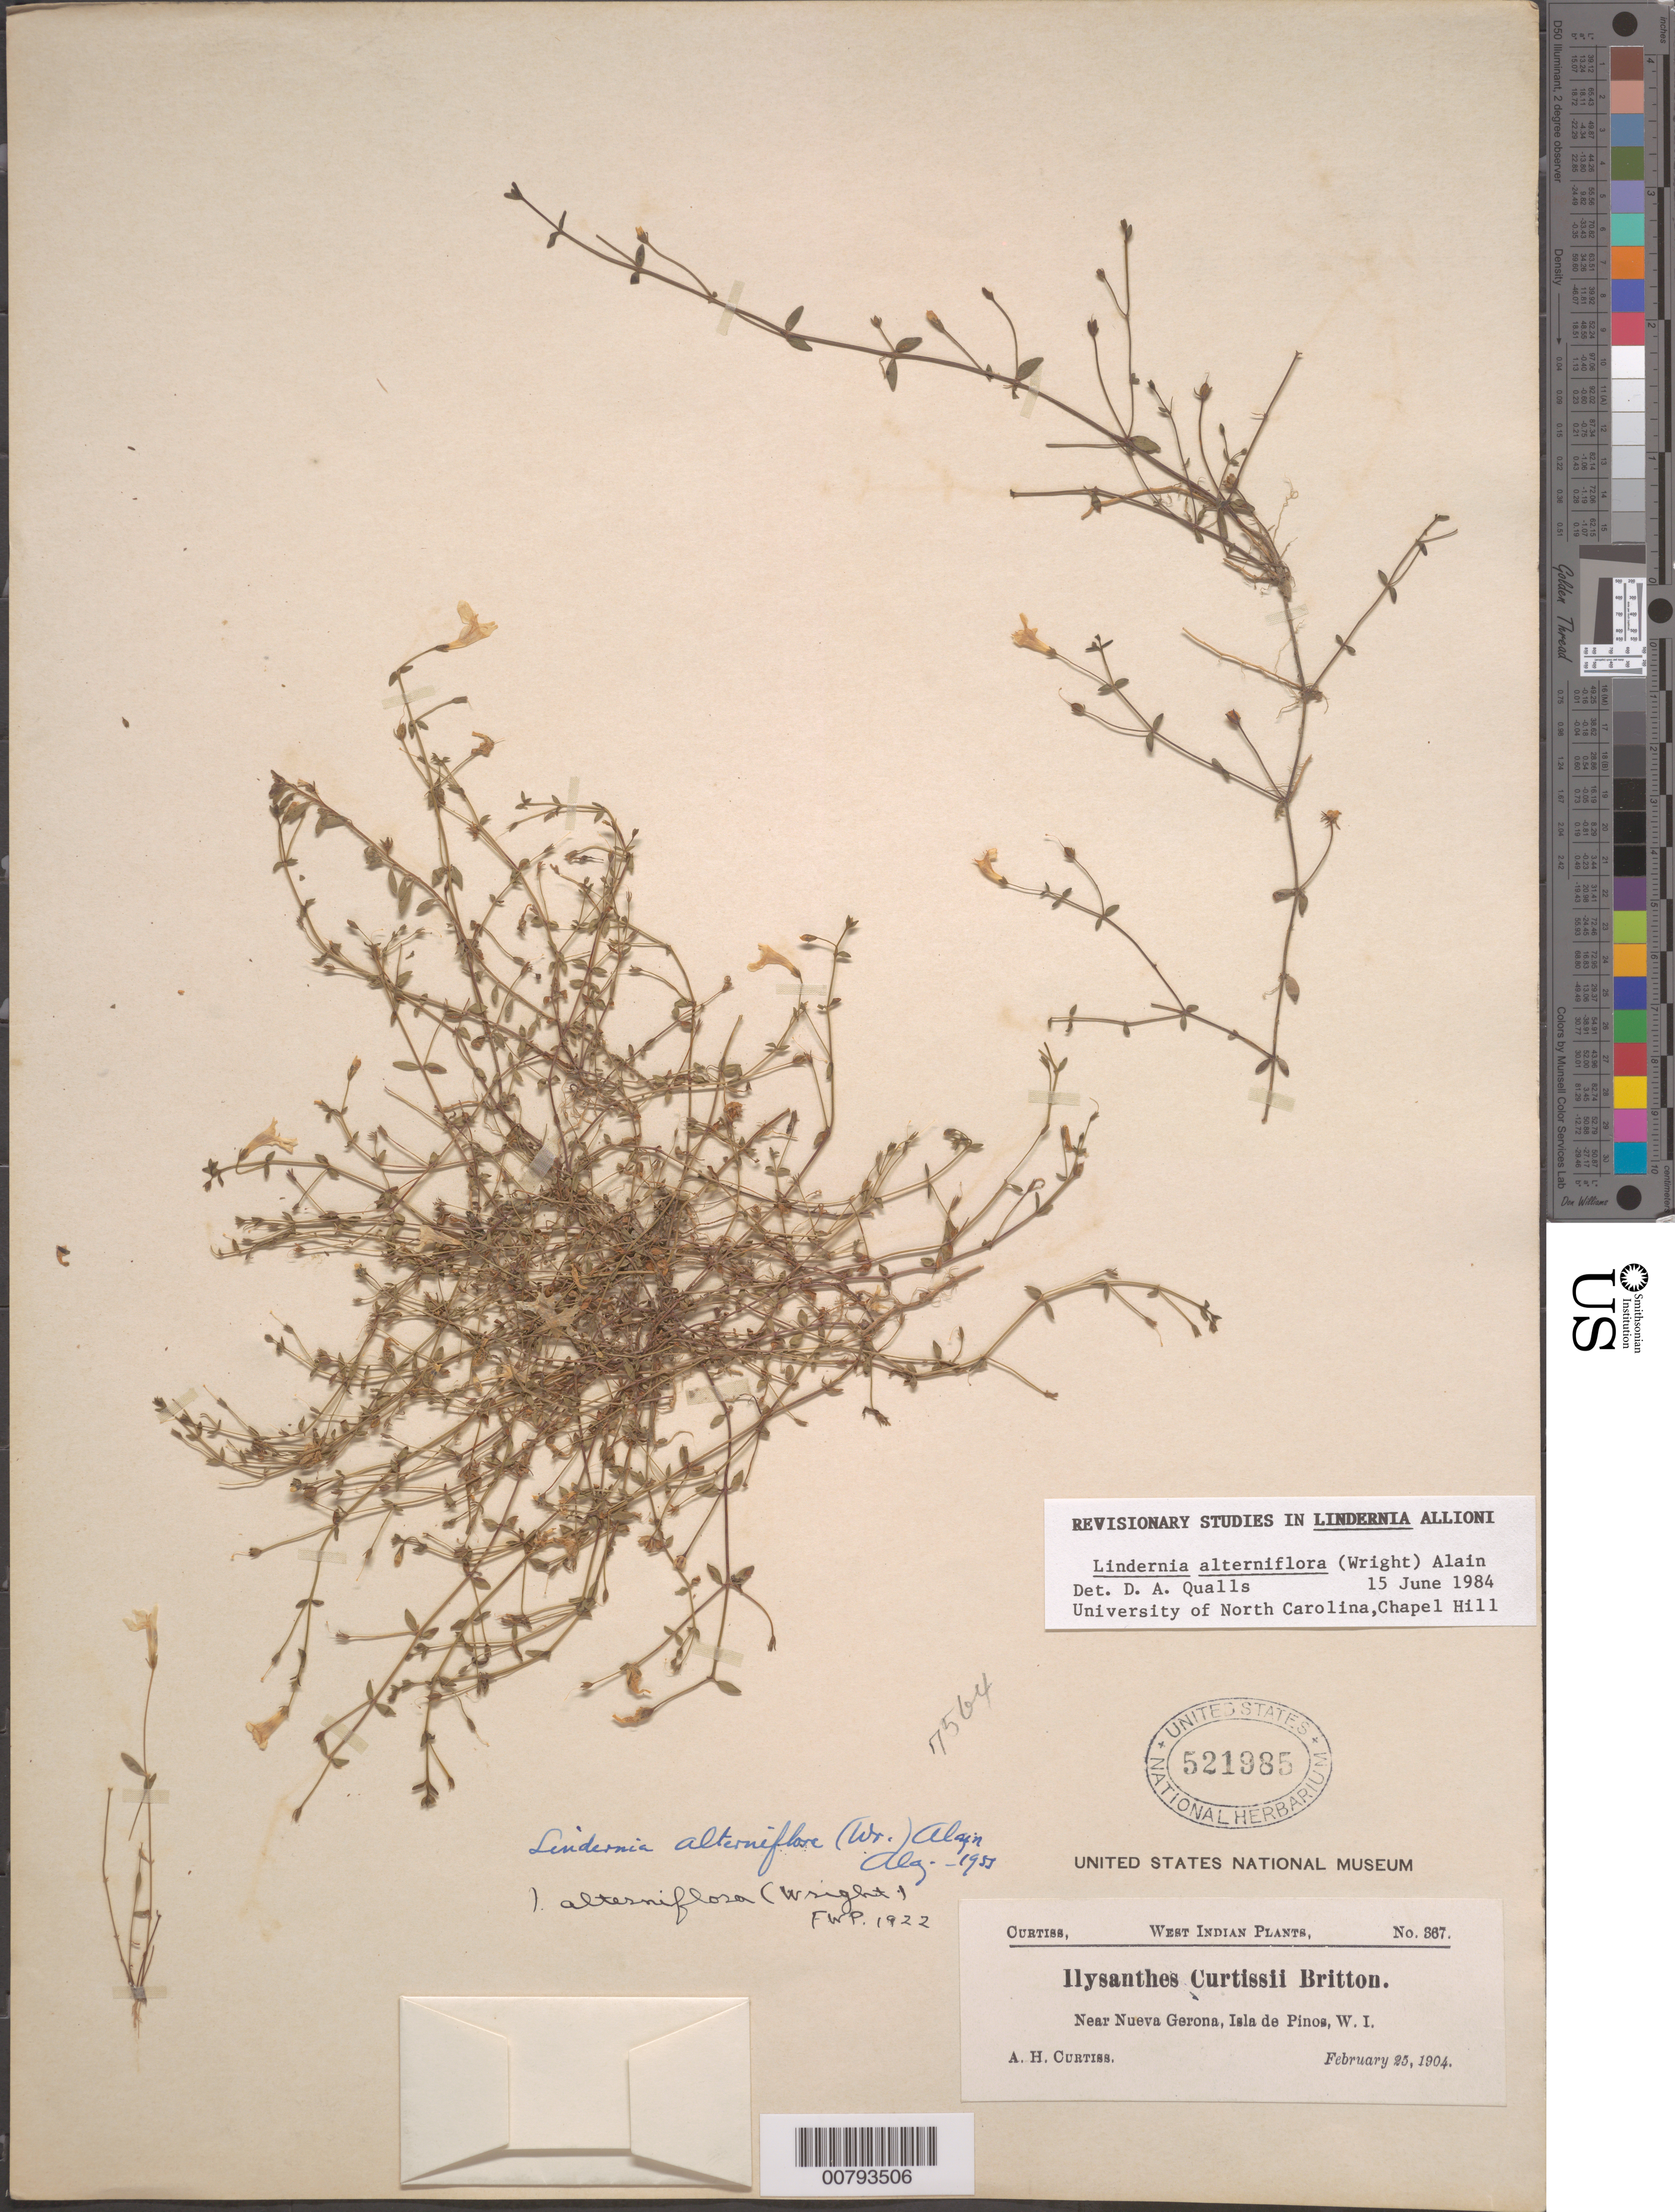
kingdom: Plantae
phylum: Tracheophyta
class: Magnoliopsida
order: Lamiales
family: Linderniaceae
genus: Lindernia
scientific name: Lindernia alterniflora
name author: (C. Wright) Alain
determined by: Qualls, D. A.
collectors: A. H. Curtiss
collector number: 367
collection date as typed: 25 Feb 1904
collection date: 1904-02-25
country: Cuba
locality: Near Nueva Gerona, Isla de Pinos, W.I.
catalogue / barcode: US 521985